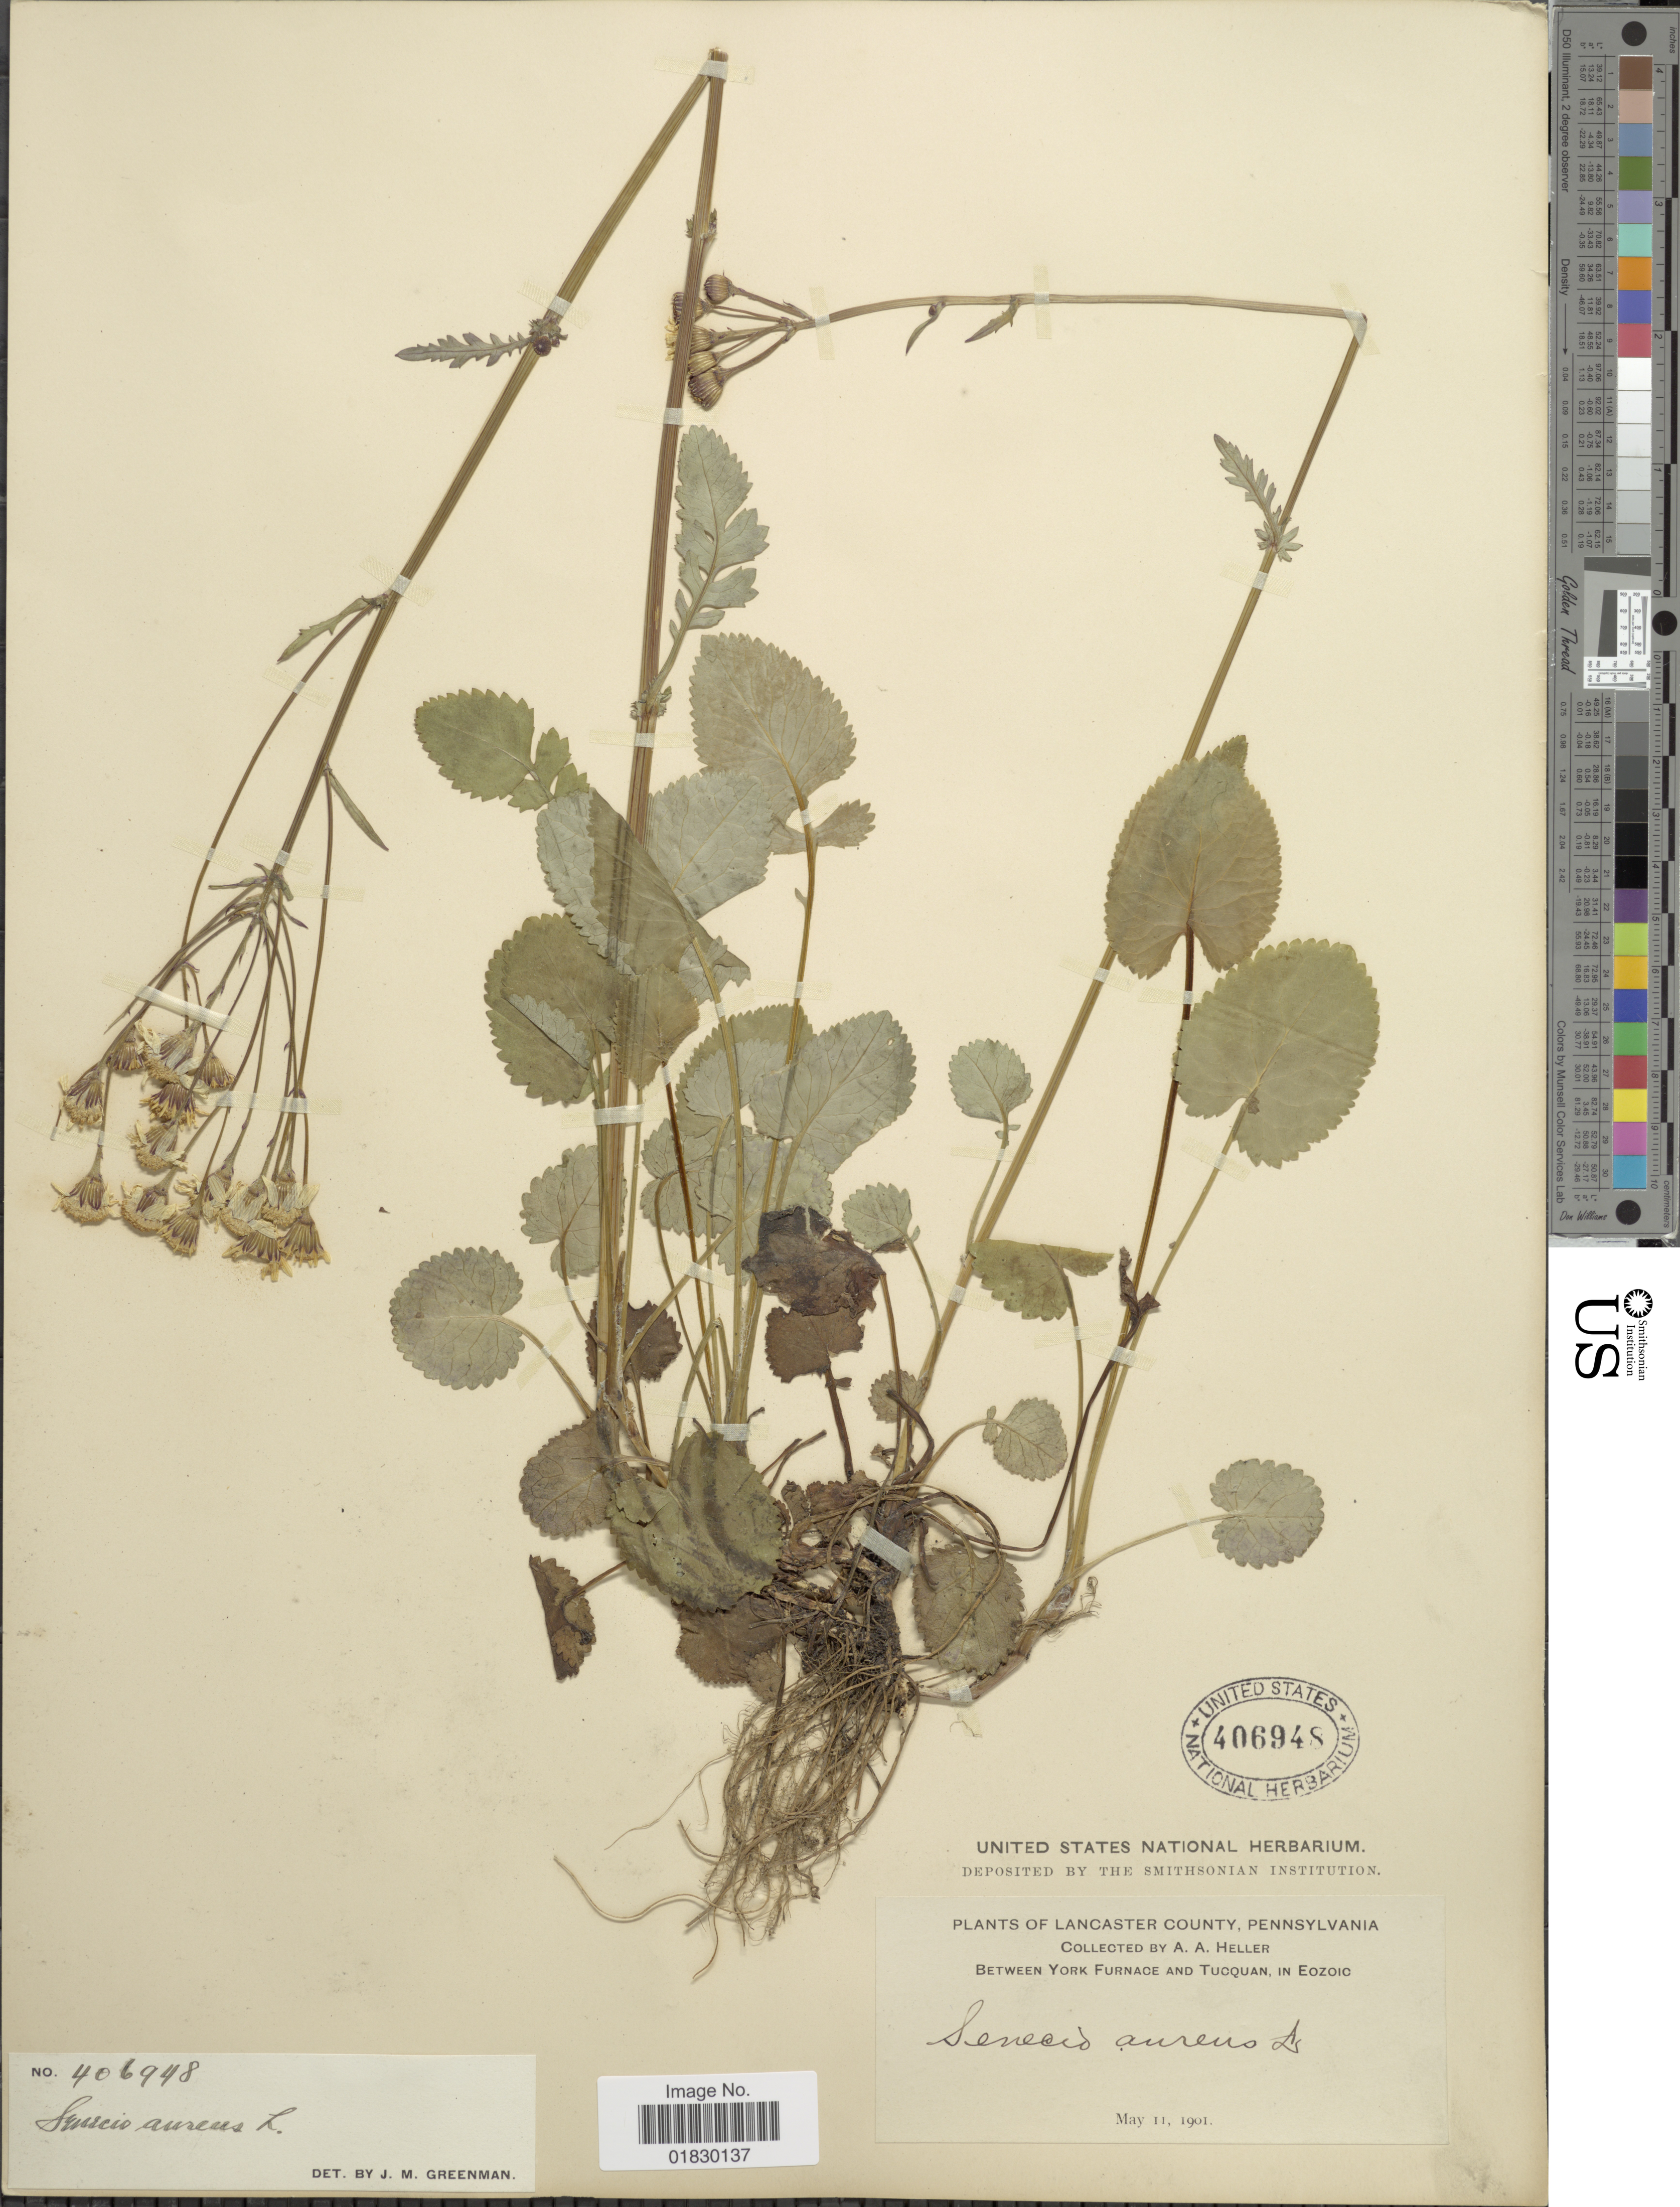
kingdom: Plantae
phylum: Tracheophyta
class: Magnoliopsida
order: Asterales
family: Asteraceae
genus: Packera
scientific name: Packera aurea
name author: (L.) Á. Löve & D. Löve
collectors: A. A. Heller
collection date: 1901-05-11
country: United States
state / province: Pennsylvania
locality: Lancaster County, Between York Furnace and Tucquan, in Eozoic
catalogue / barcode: US 406948